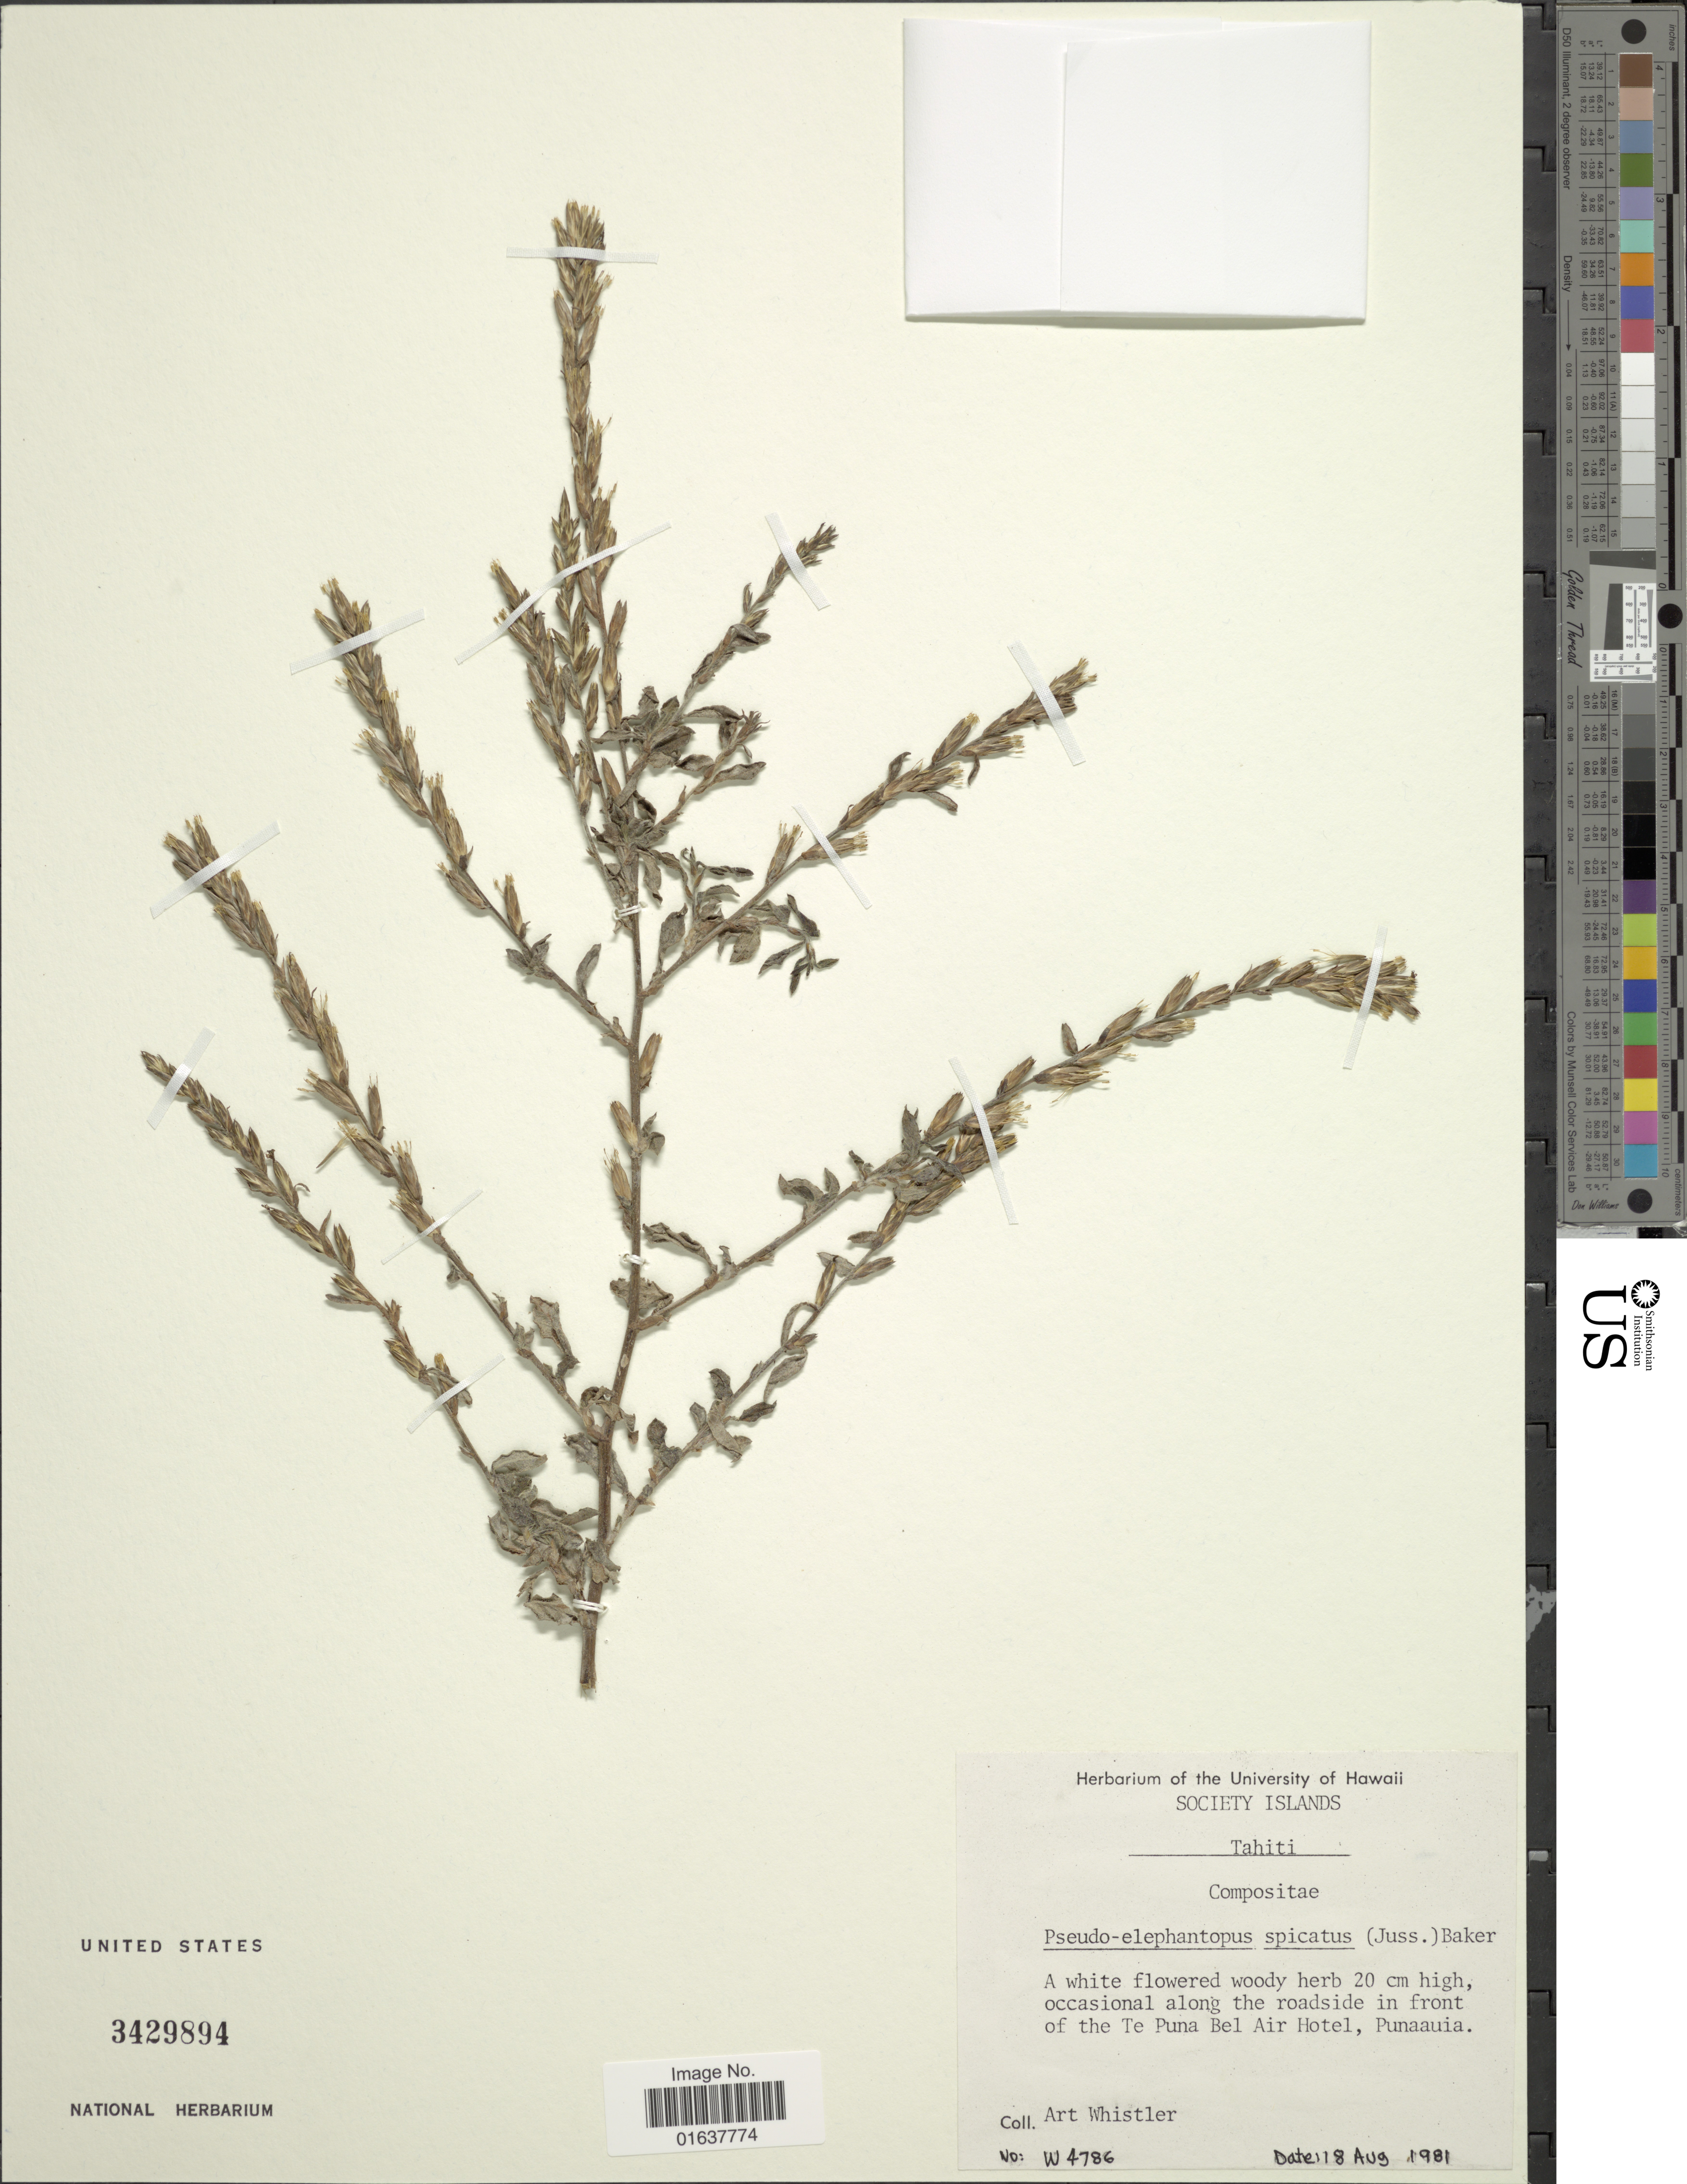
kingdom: Plantae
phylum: Tracheophyta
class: Magnoliopsida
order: Asterales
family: Asteraceae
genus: Pseudelephantopus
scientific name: Pseudelephantopus spicatus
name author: (Juss. ex Aubl.) C.F. Baker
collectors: A. Whistler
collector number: W4786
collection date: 1981-08-18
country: French Polynesia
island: Tahiti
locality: Society Islands. Tahiti. Occasional along the roadside in front of the Te Puna Bel Air Hotel, Punaauia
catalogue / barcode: US 3429894